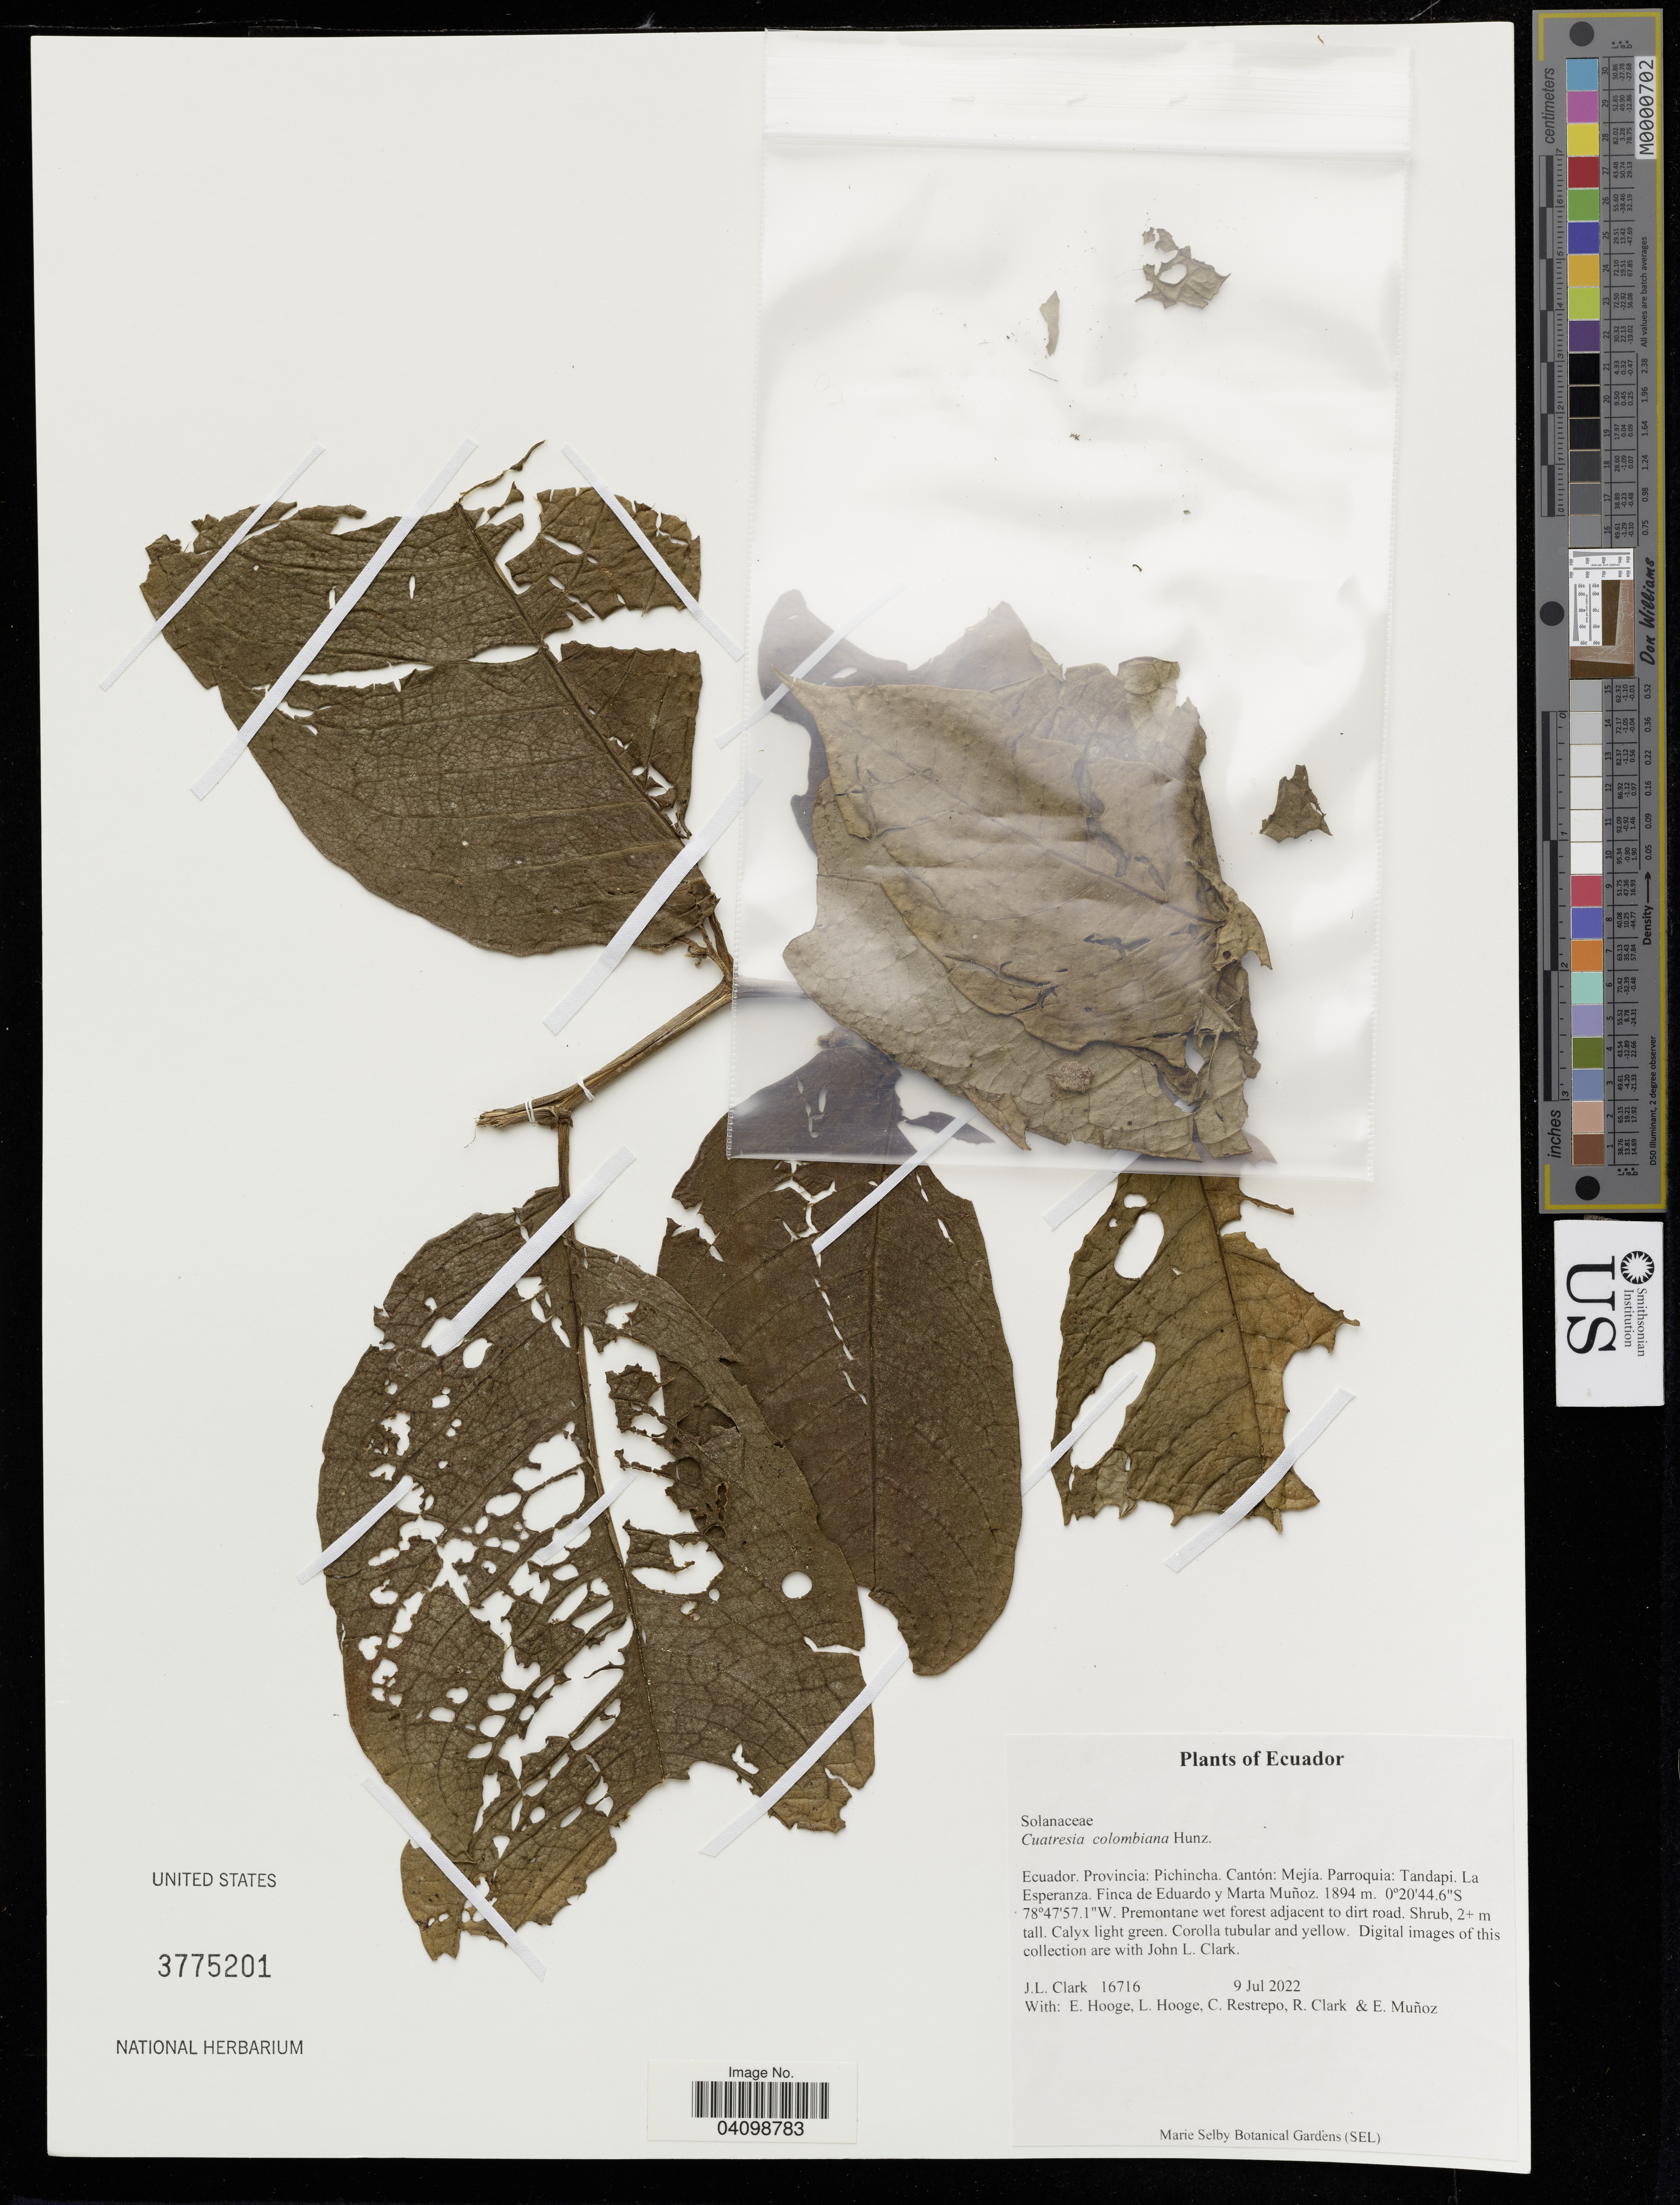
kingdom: Plantae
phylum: Tracheophyta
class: Magnoliopsida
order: Solanales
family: Solanaceae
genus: Cuatresia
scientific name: Cuatresia colombiana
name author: Hunz.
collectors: J. Clark & C. Restrepo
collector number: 16716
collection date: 2022-07-09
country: Ecuador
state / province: Pichincha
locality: Cantón: Mejía. Parroquia: Tandapi. La Esperanza. Finca de Eduardo y Marta Muñoz.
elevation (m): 1894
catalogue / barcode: US 3775201